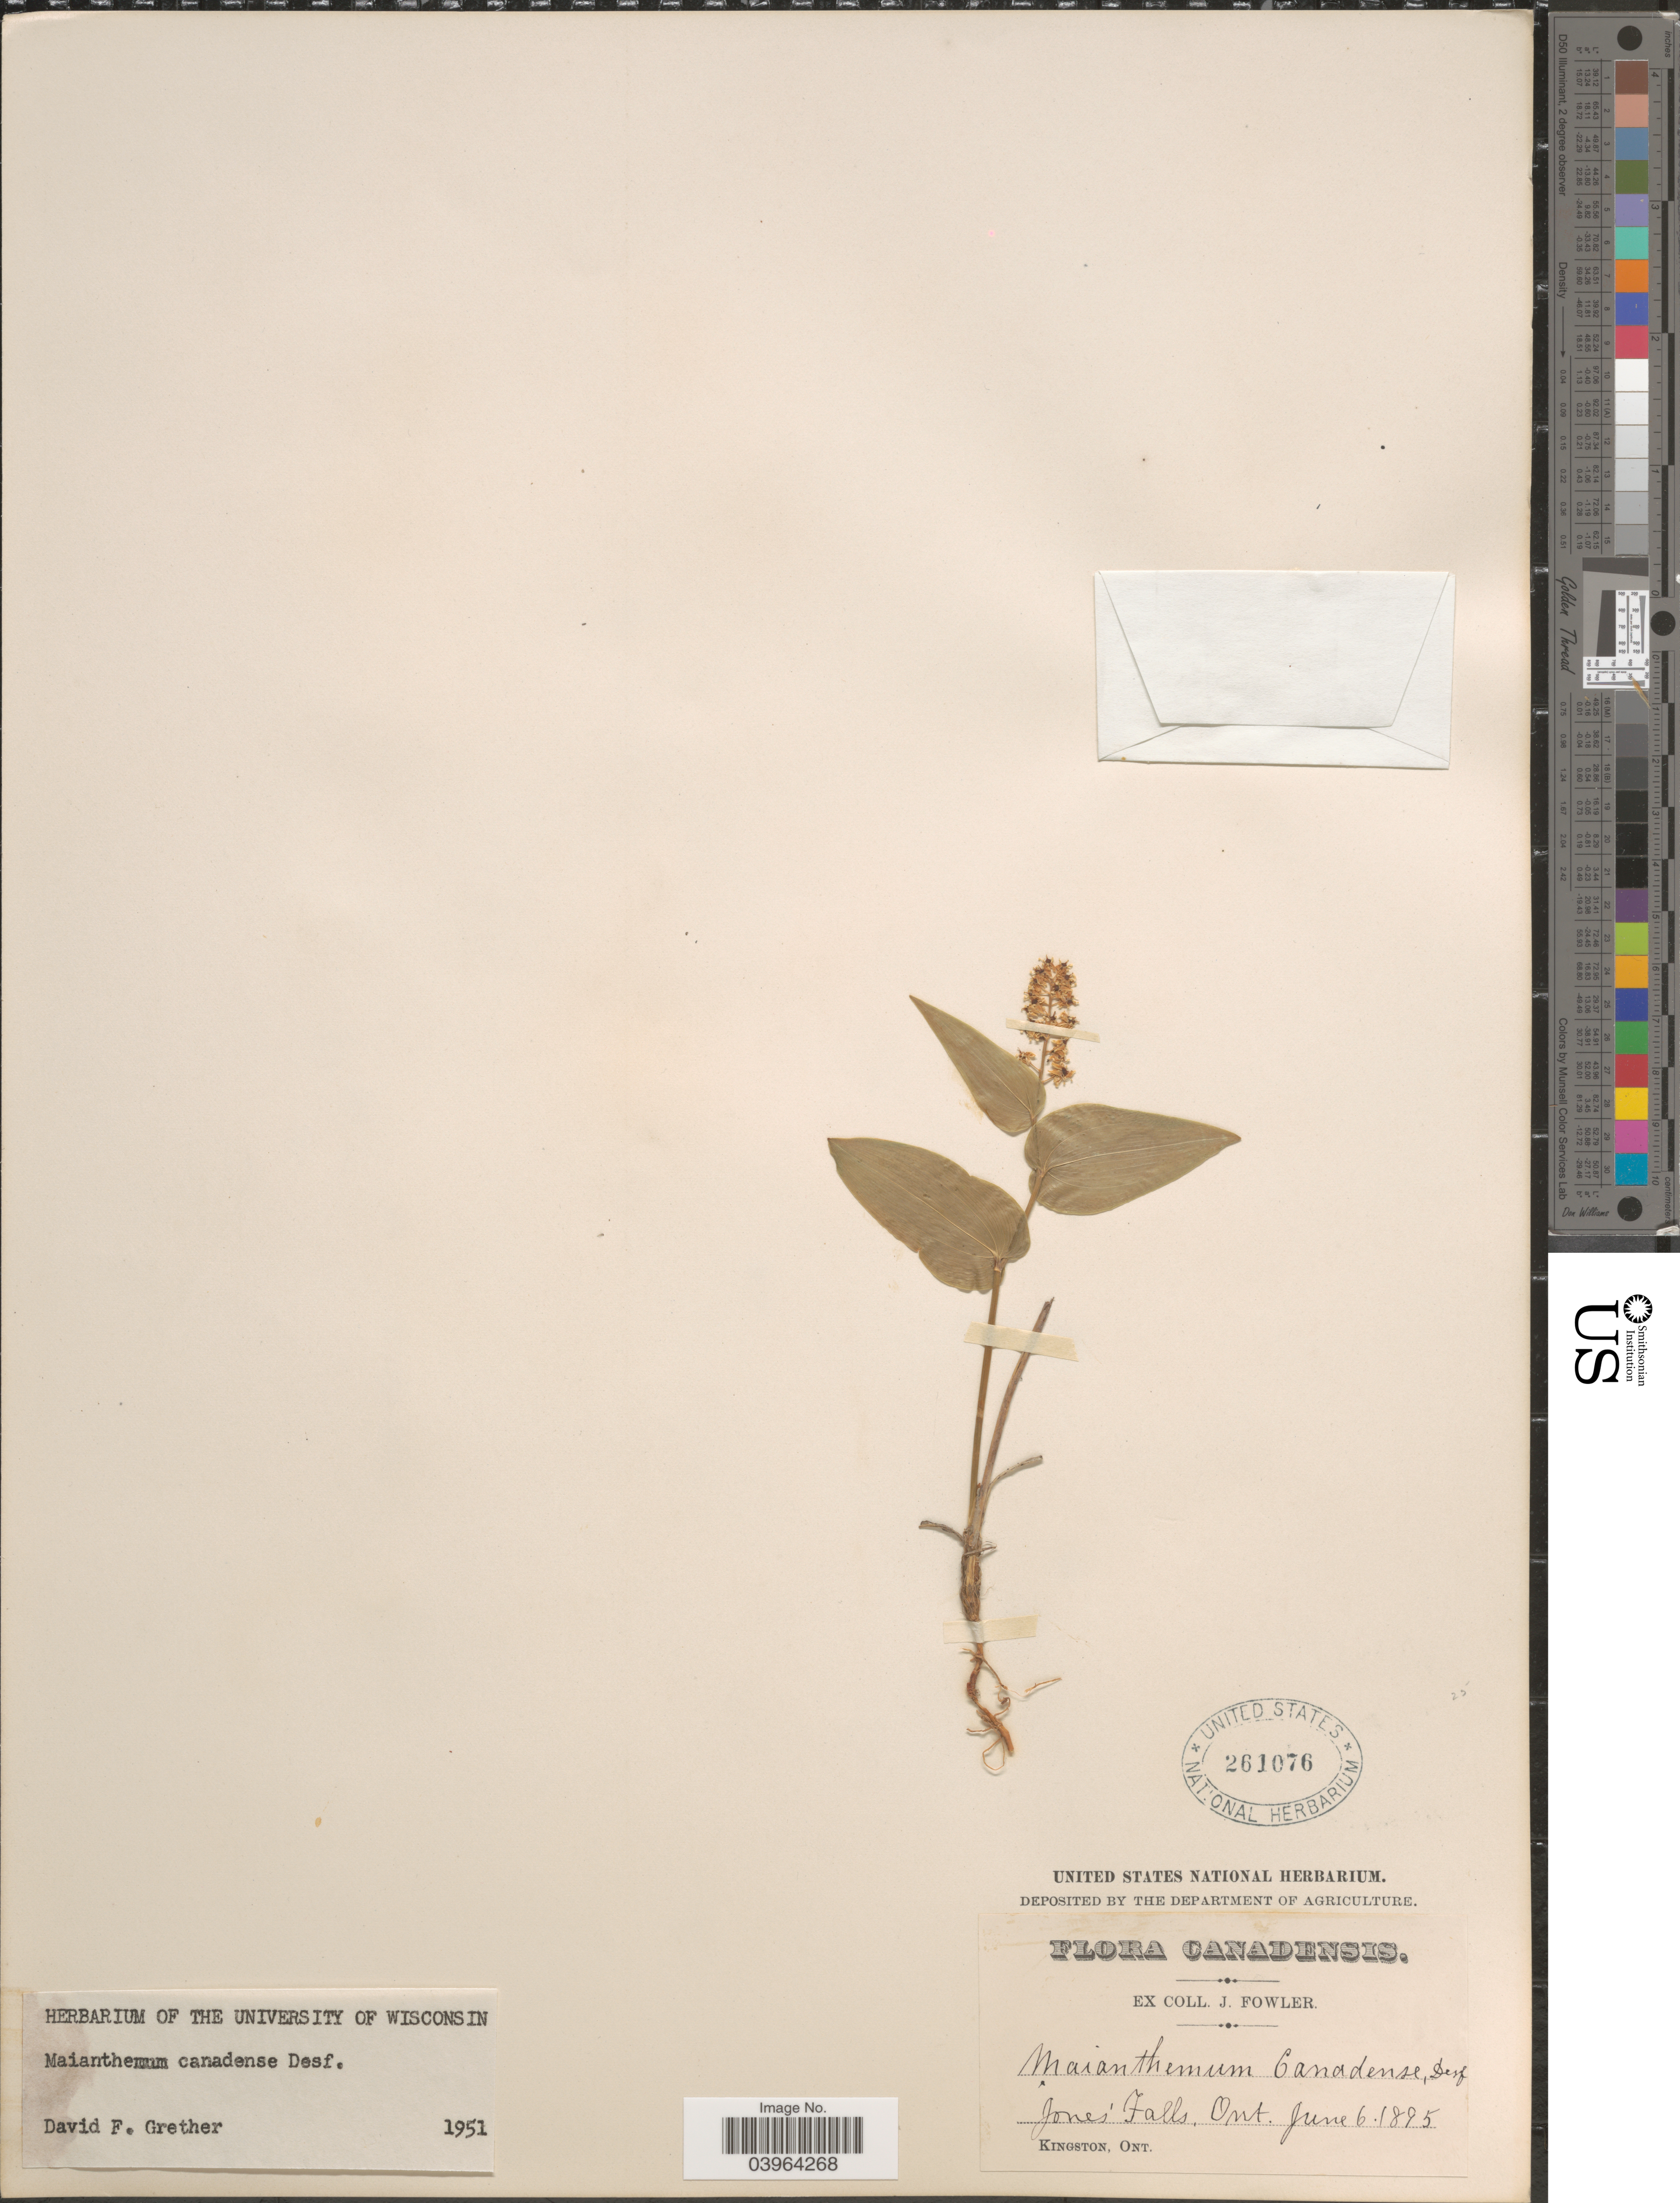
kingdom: Plantae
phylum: Tracheophyta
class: Liliopsida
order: Asparagales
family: Asparagaceae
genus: Maianthemum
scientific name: Maianthemum canadense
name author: Desf.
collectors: J. Fowler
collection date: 1895-06-06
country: Canada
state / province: Ontario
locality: Jones' Falls.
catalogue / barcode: US 261076